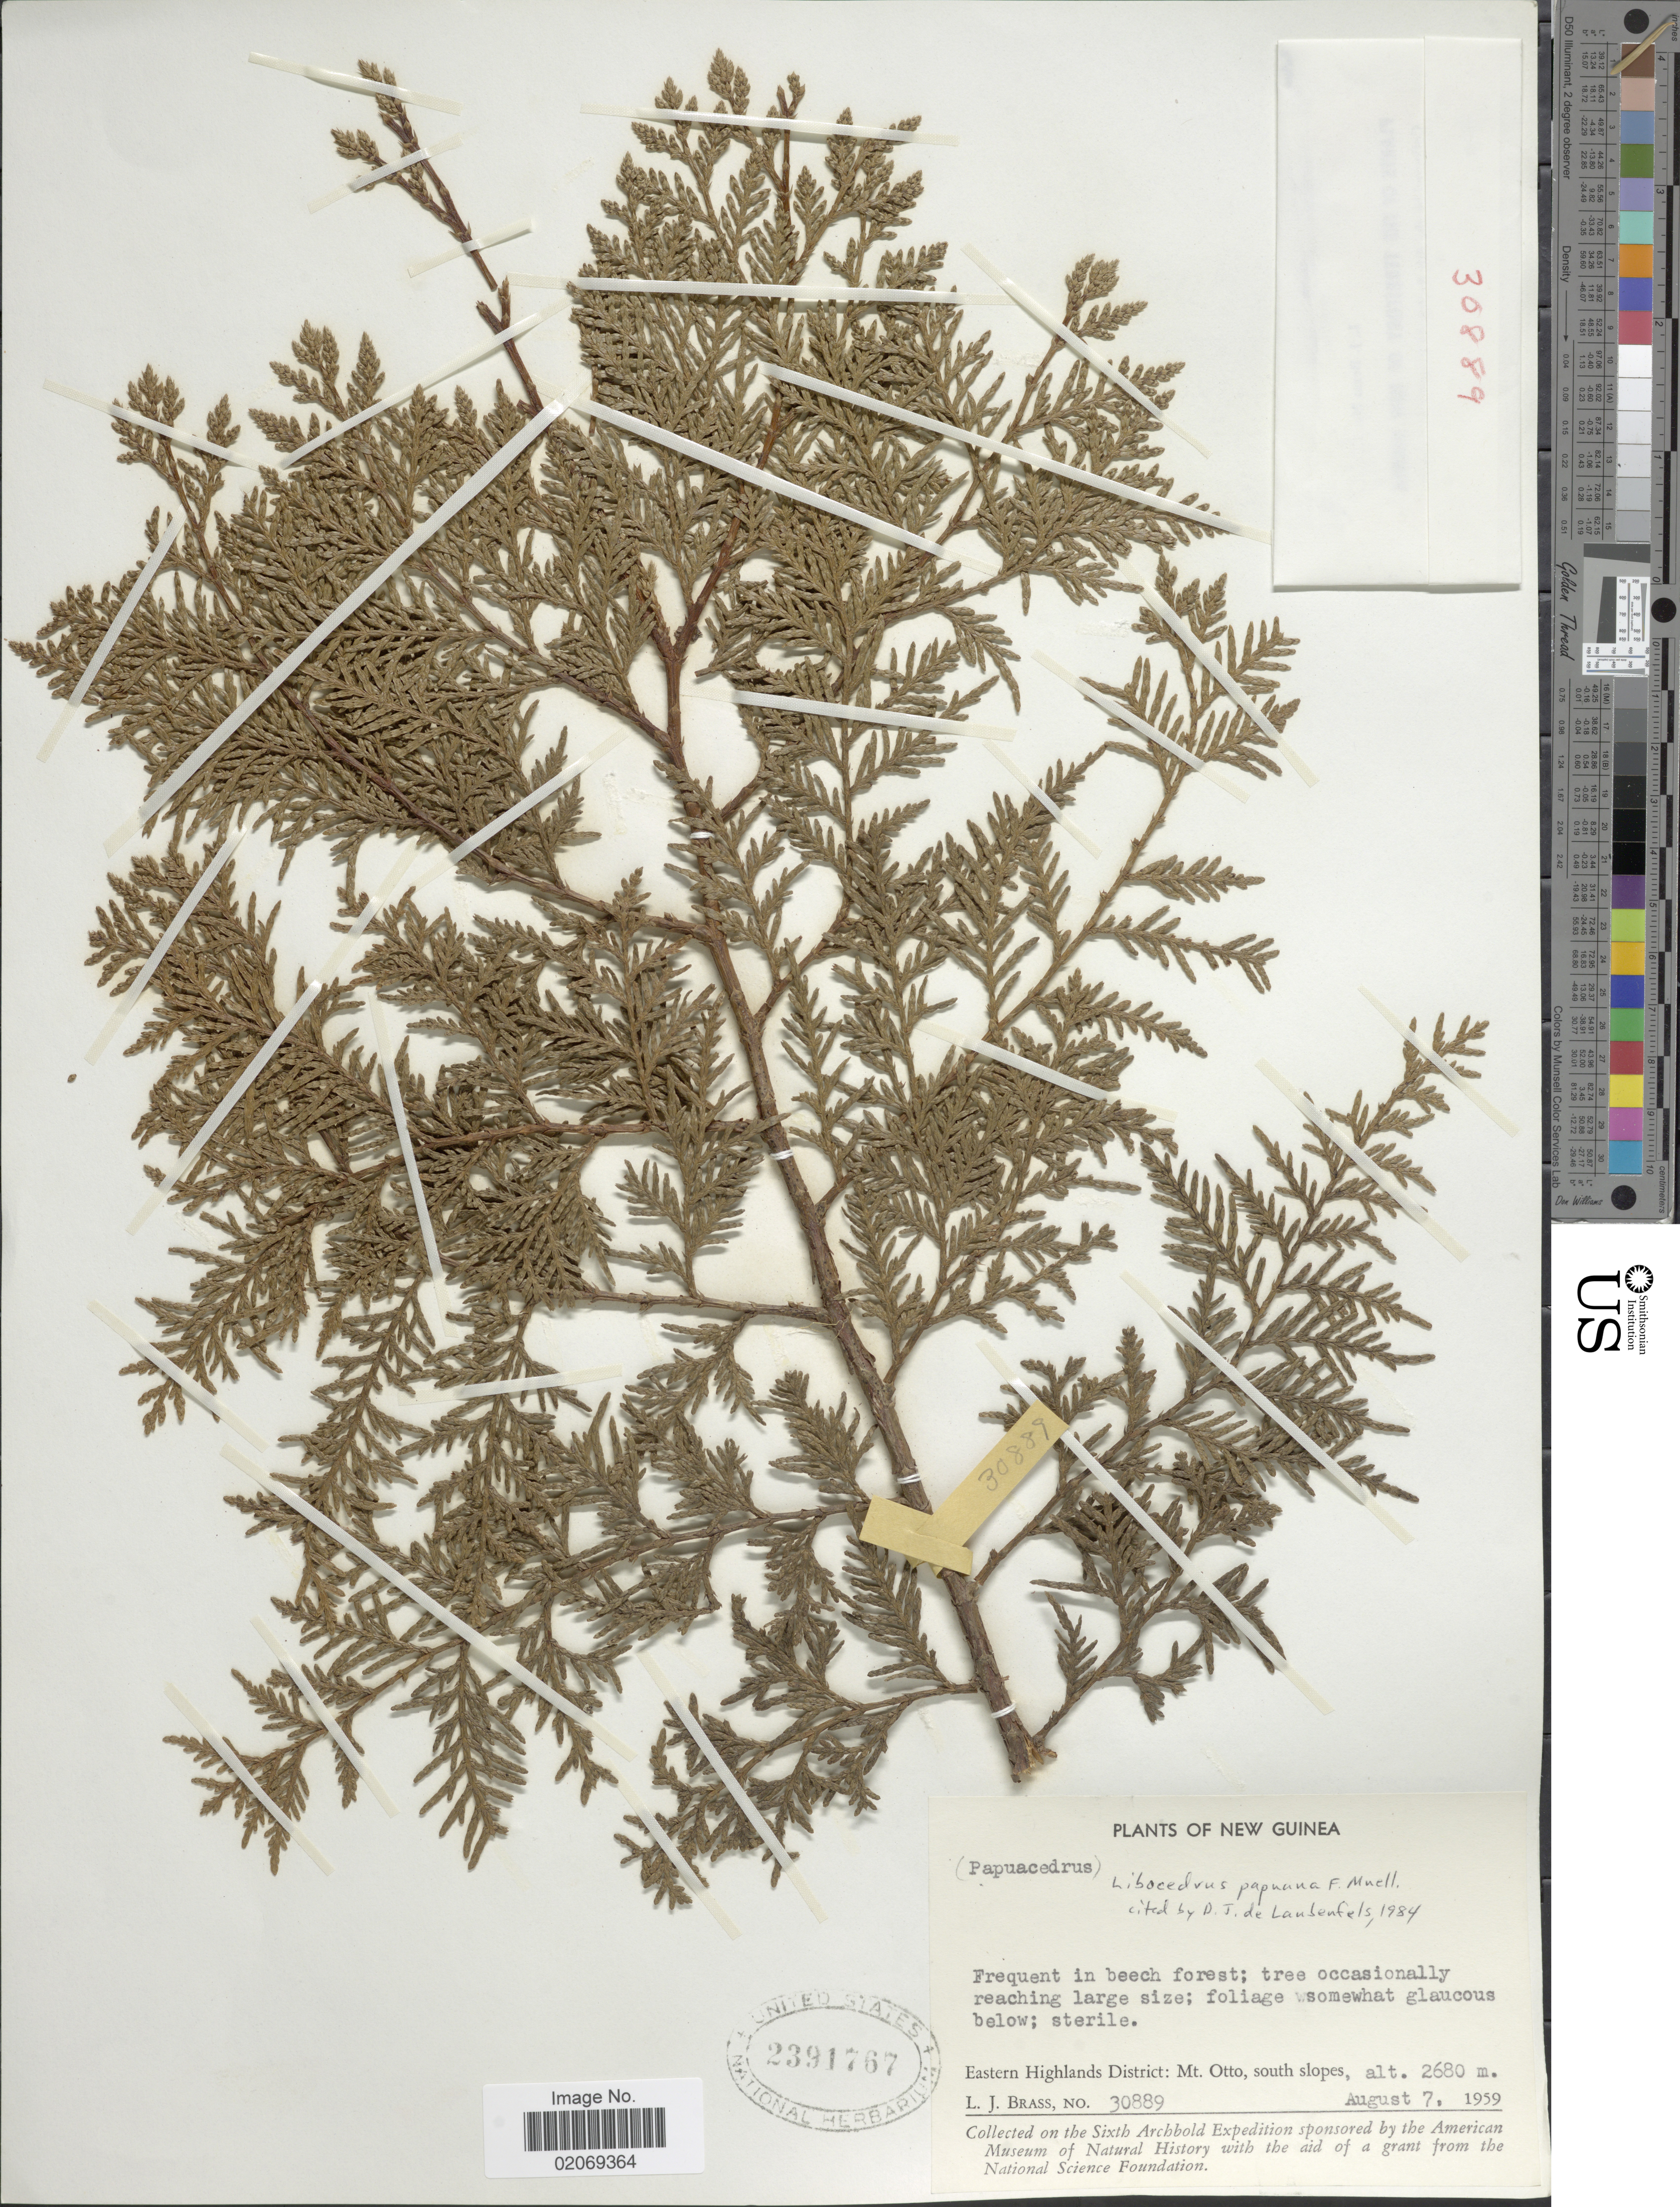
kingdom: Plantae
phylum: Tracheophyta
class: Pinopsida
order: Pinales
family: Cupressaceae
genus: Libocedrus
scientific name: Libocedrus papuana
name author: F. Muell.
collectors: L. J. Brass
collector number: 30889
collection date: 1959-08-07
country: Papua New Guinea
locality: New Guinea, Eastern Highlands District: Mt Otto, south slopes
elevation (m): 2680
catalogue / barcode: US 2391767